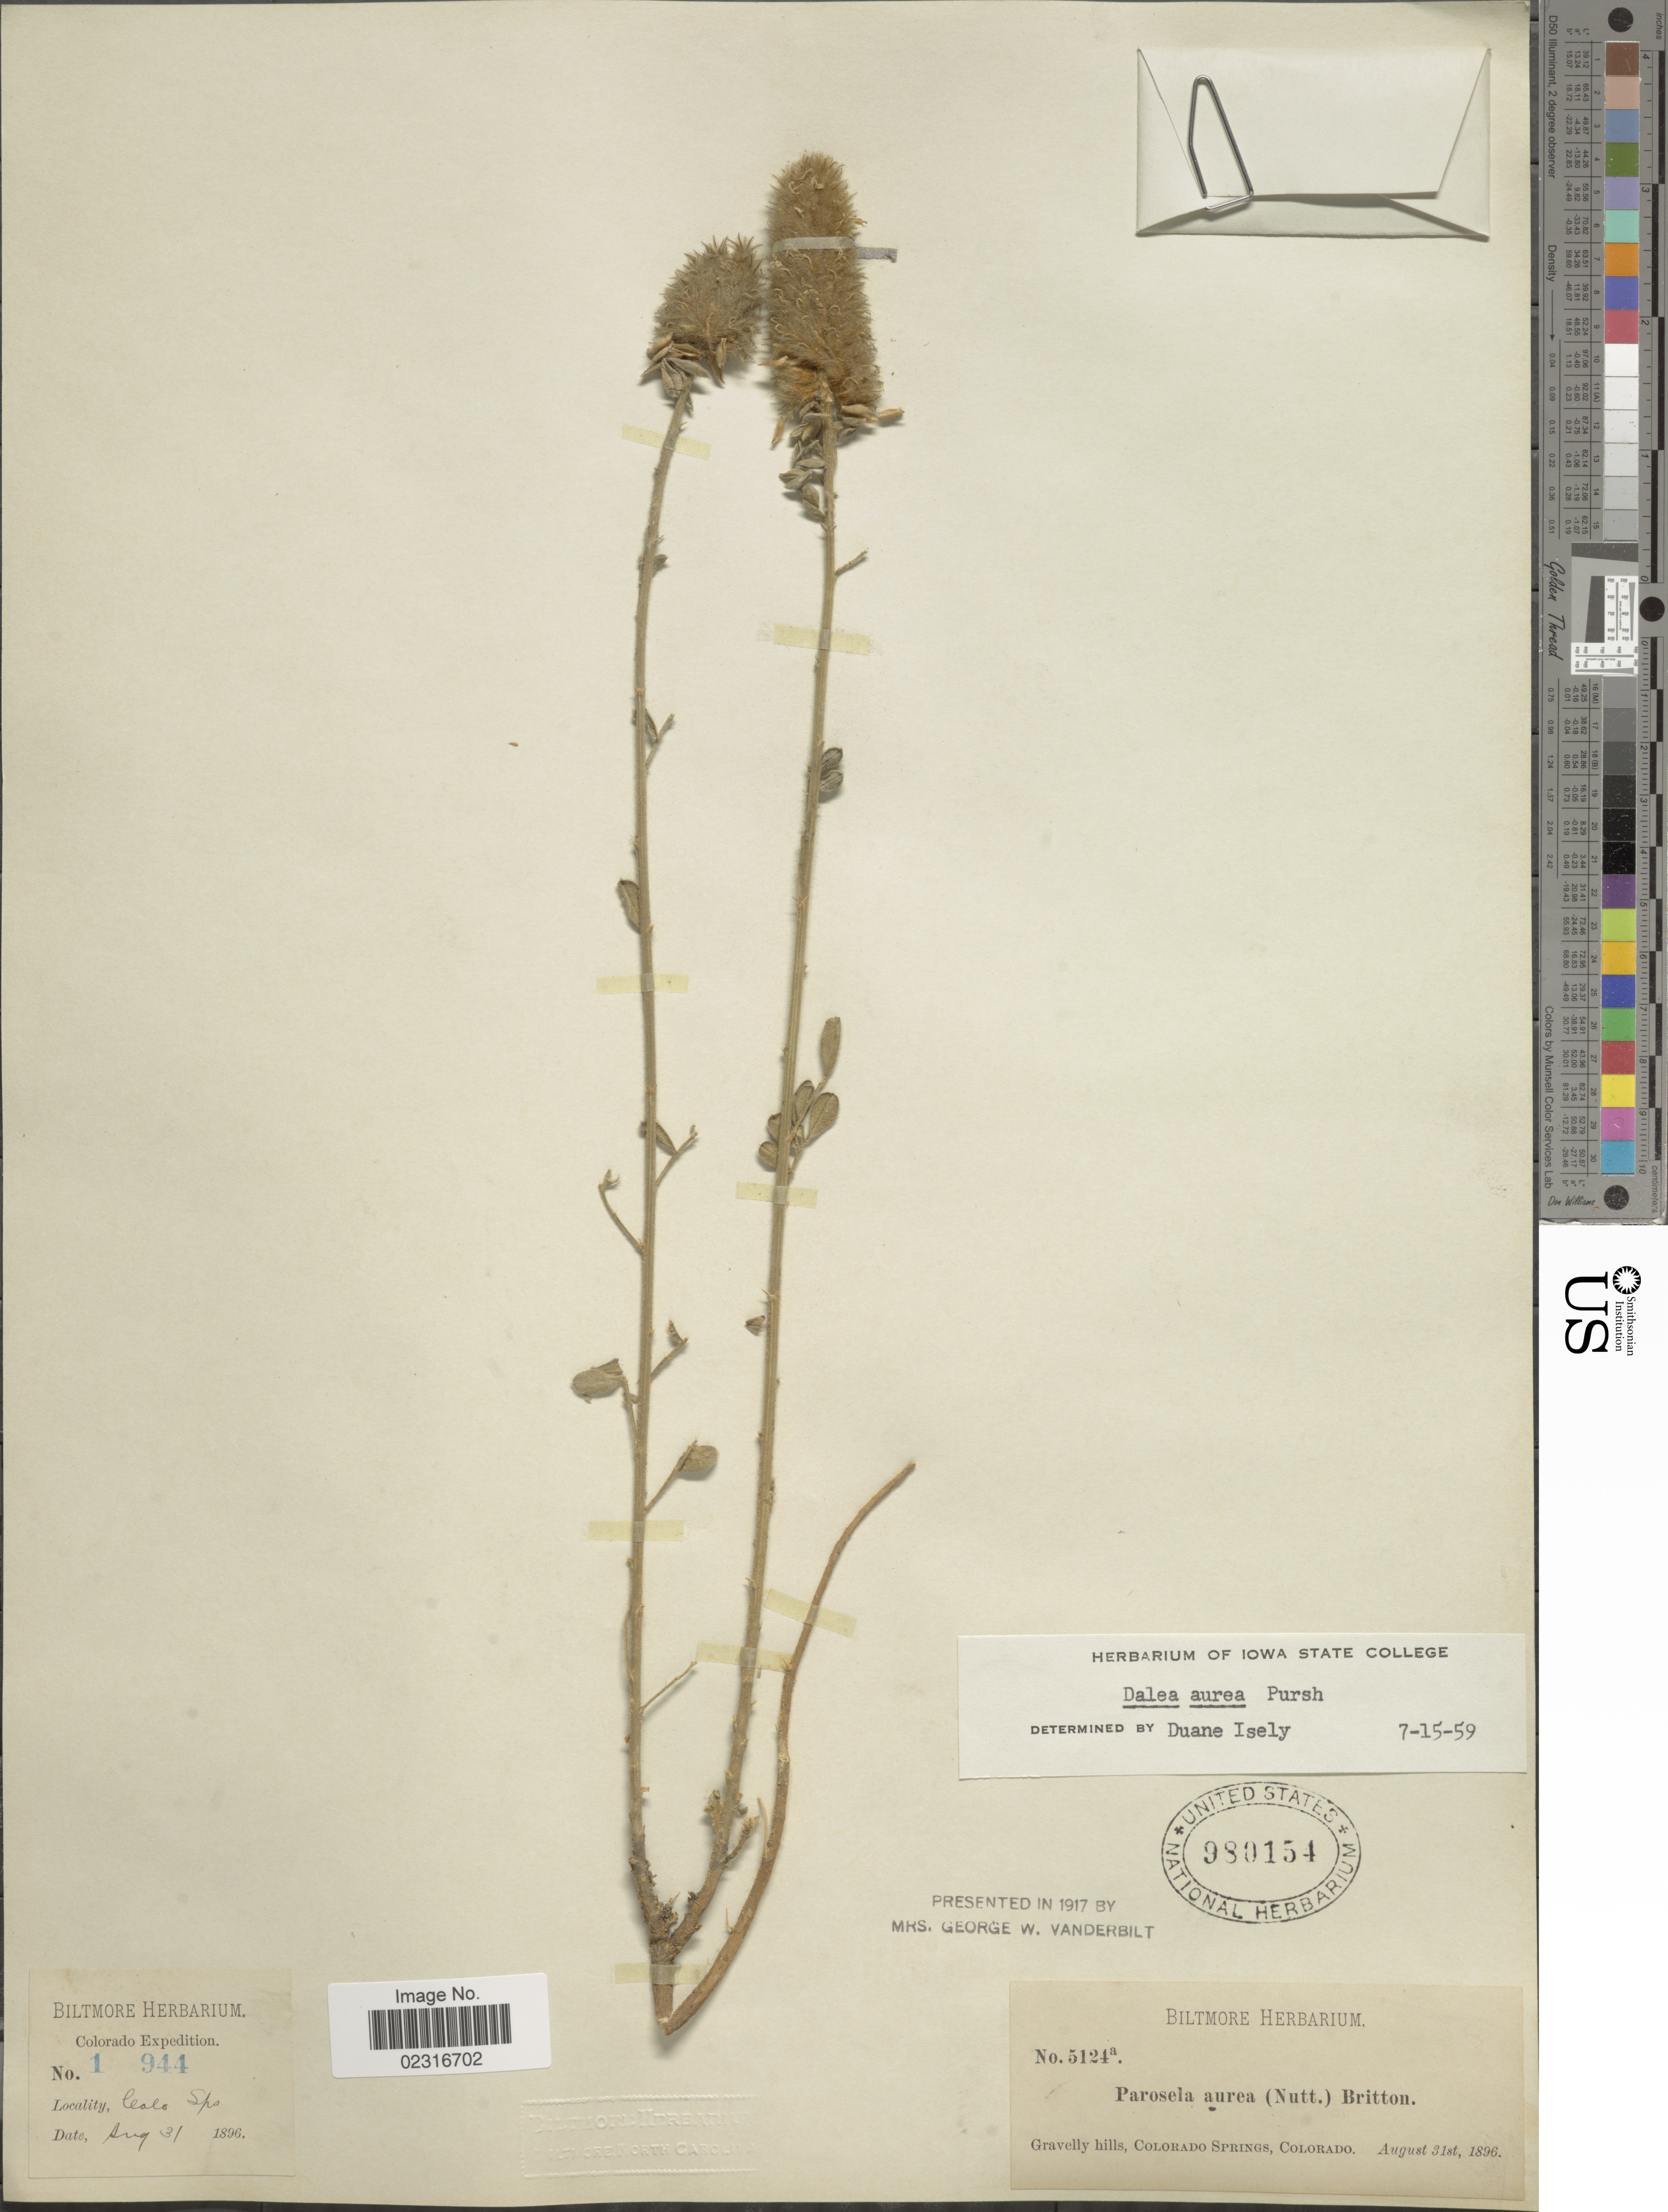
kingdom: Plantae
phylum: Tracheophyta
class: Magnoliopsida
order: Fabales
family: Fabaceae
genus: Dalea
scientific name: Dalea aurea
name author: Nutt. ex Pursh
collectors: ex herb. Biltmore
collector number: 5124a/1944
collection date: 1896-08-31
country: United States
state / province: Colorado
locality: Colorado Springs.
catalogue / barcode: US 980154